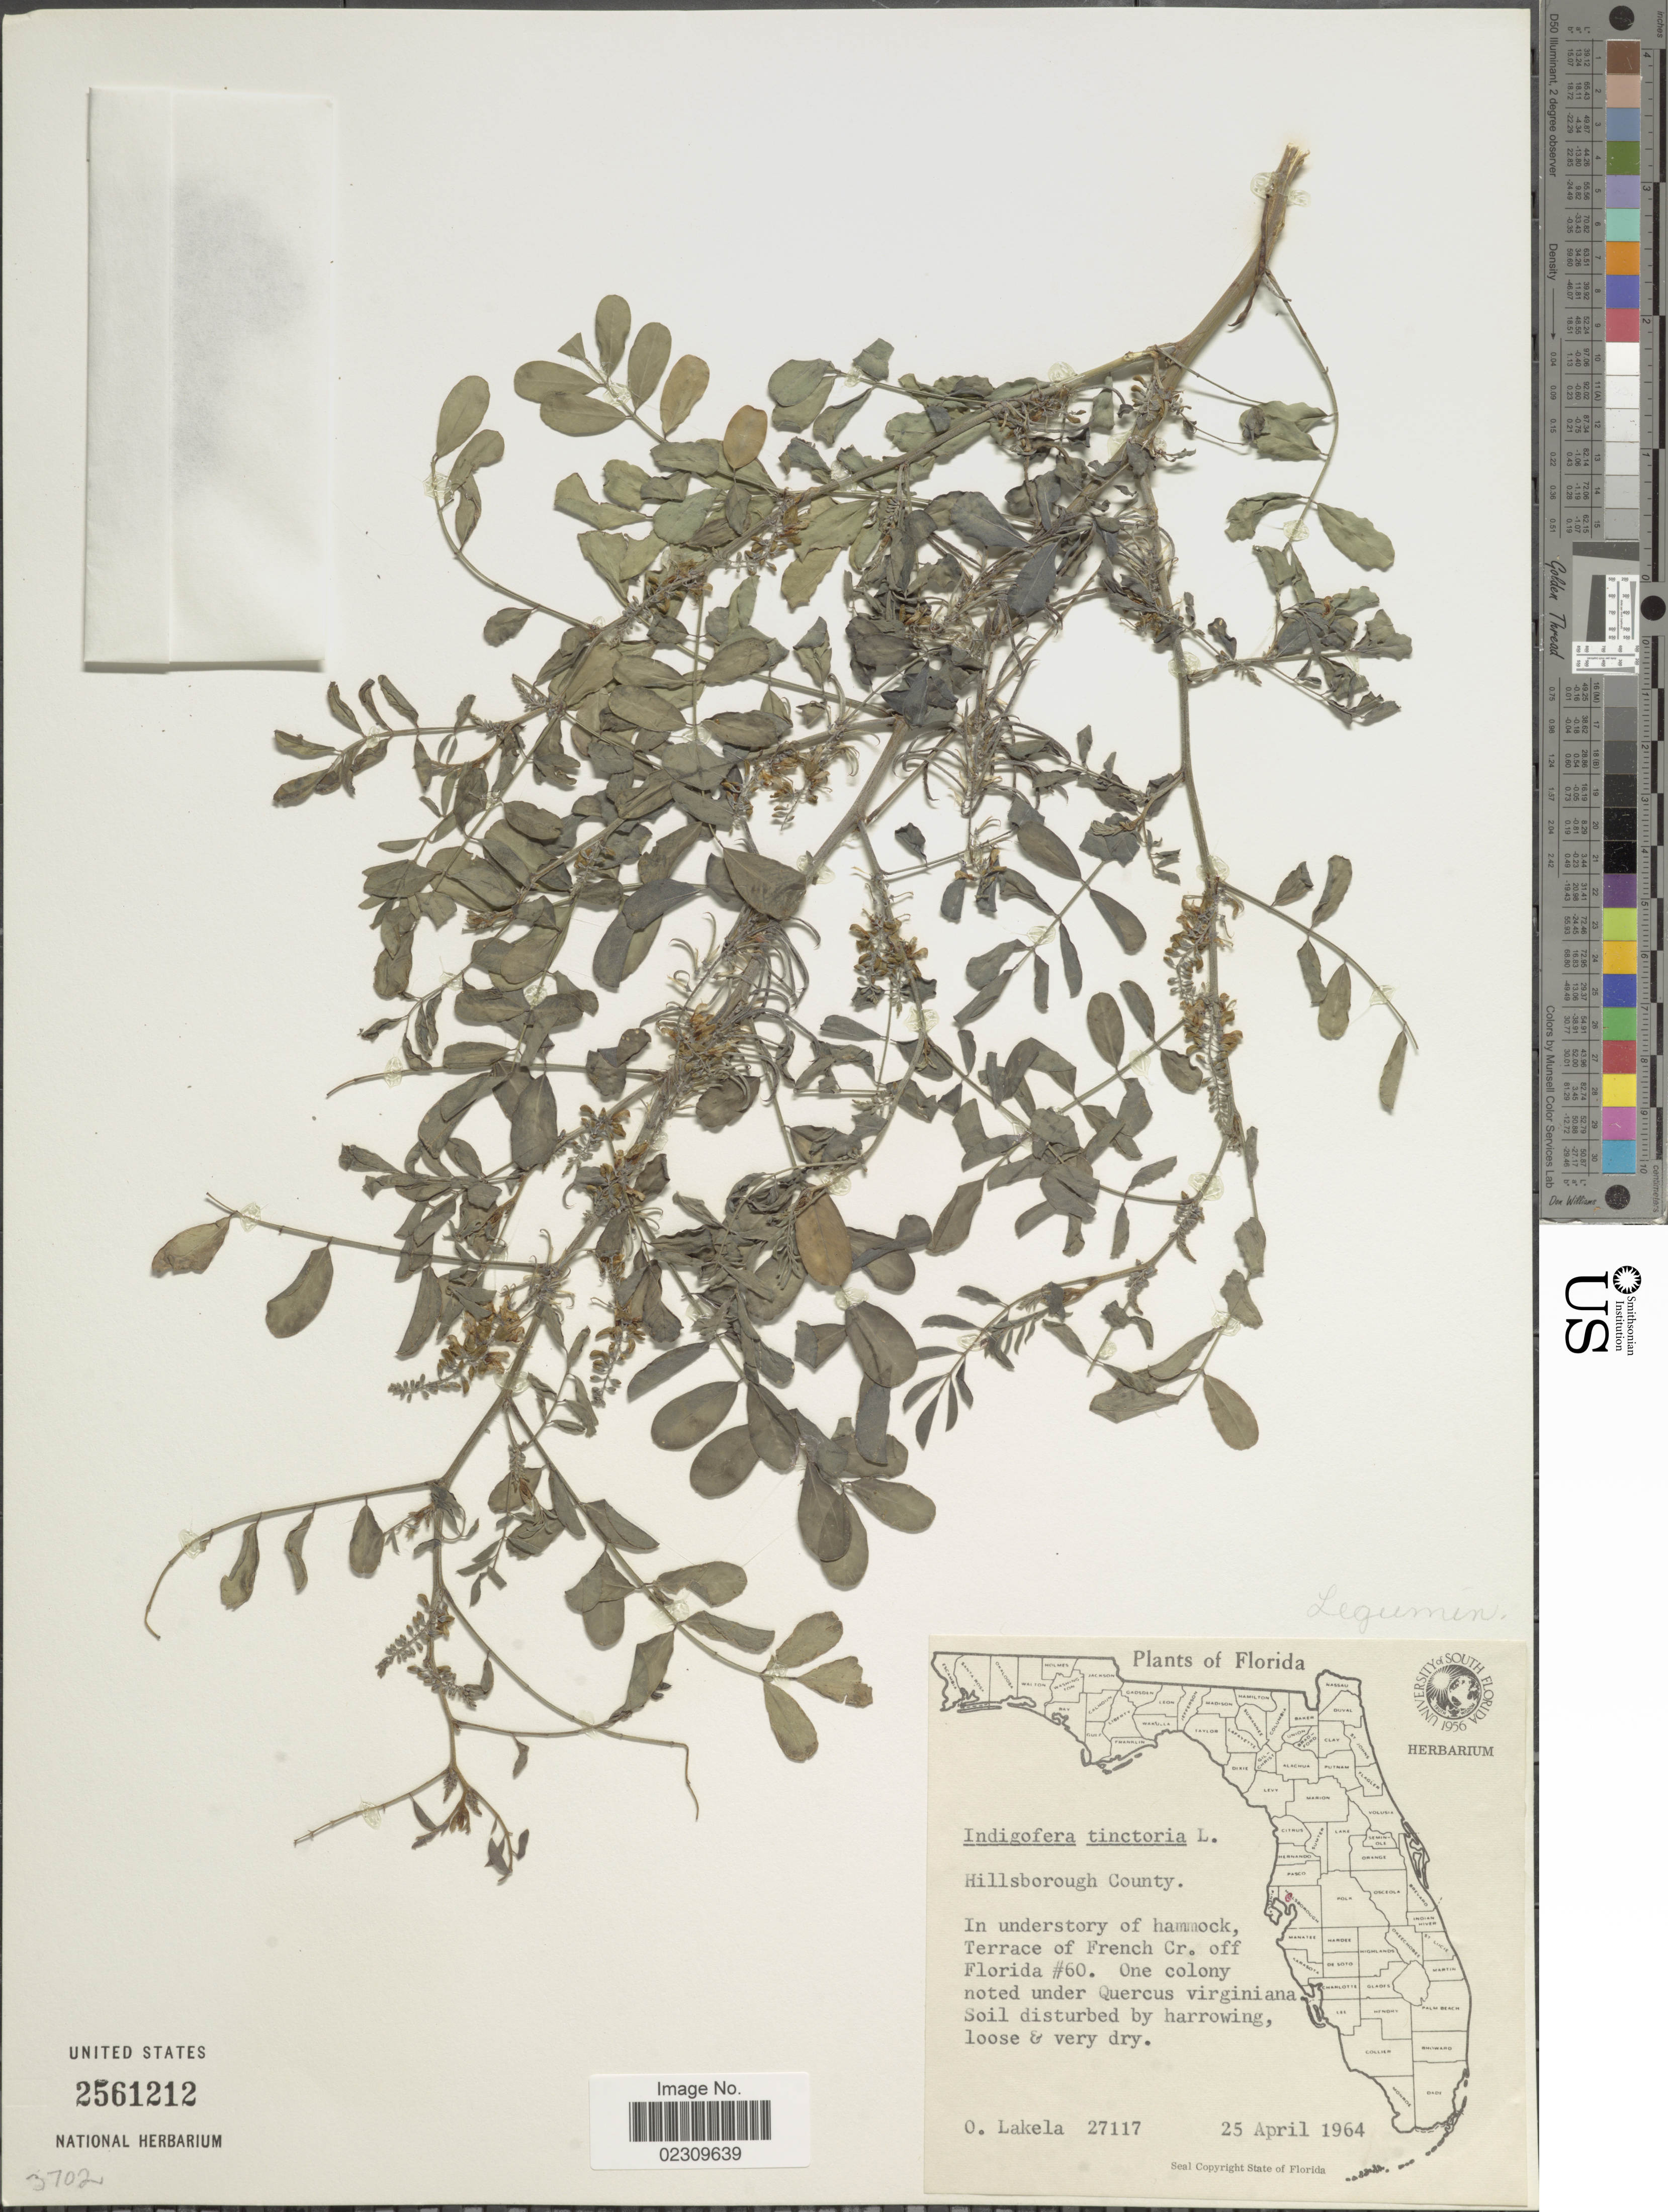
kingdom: Plantae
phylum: Tracheophyta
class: Magnoliopsida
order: Fabales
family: Fabaceae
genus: Indigofera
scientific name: Indigofera tinctoria sensu Naves non L.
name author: Naves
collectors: O. Lakela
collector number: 27117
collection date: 1964-04-25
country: United States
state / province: Florida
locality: Hillsborough County. In understory of hammock, Terrace of French Cr. off Florida #60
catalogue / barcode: US 2561212